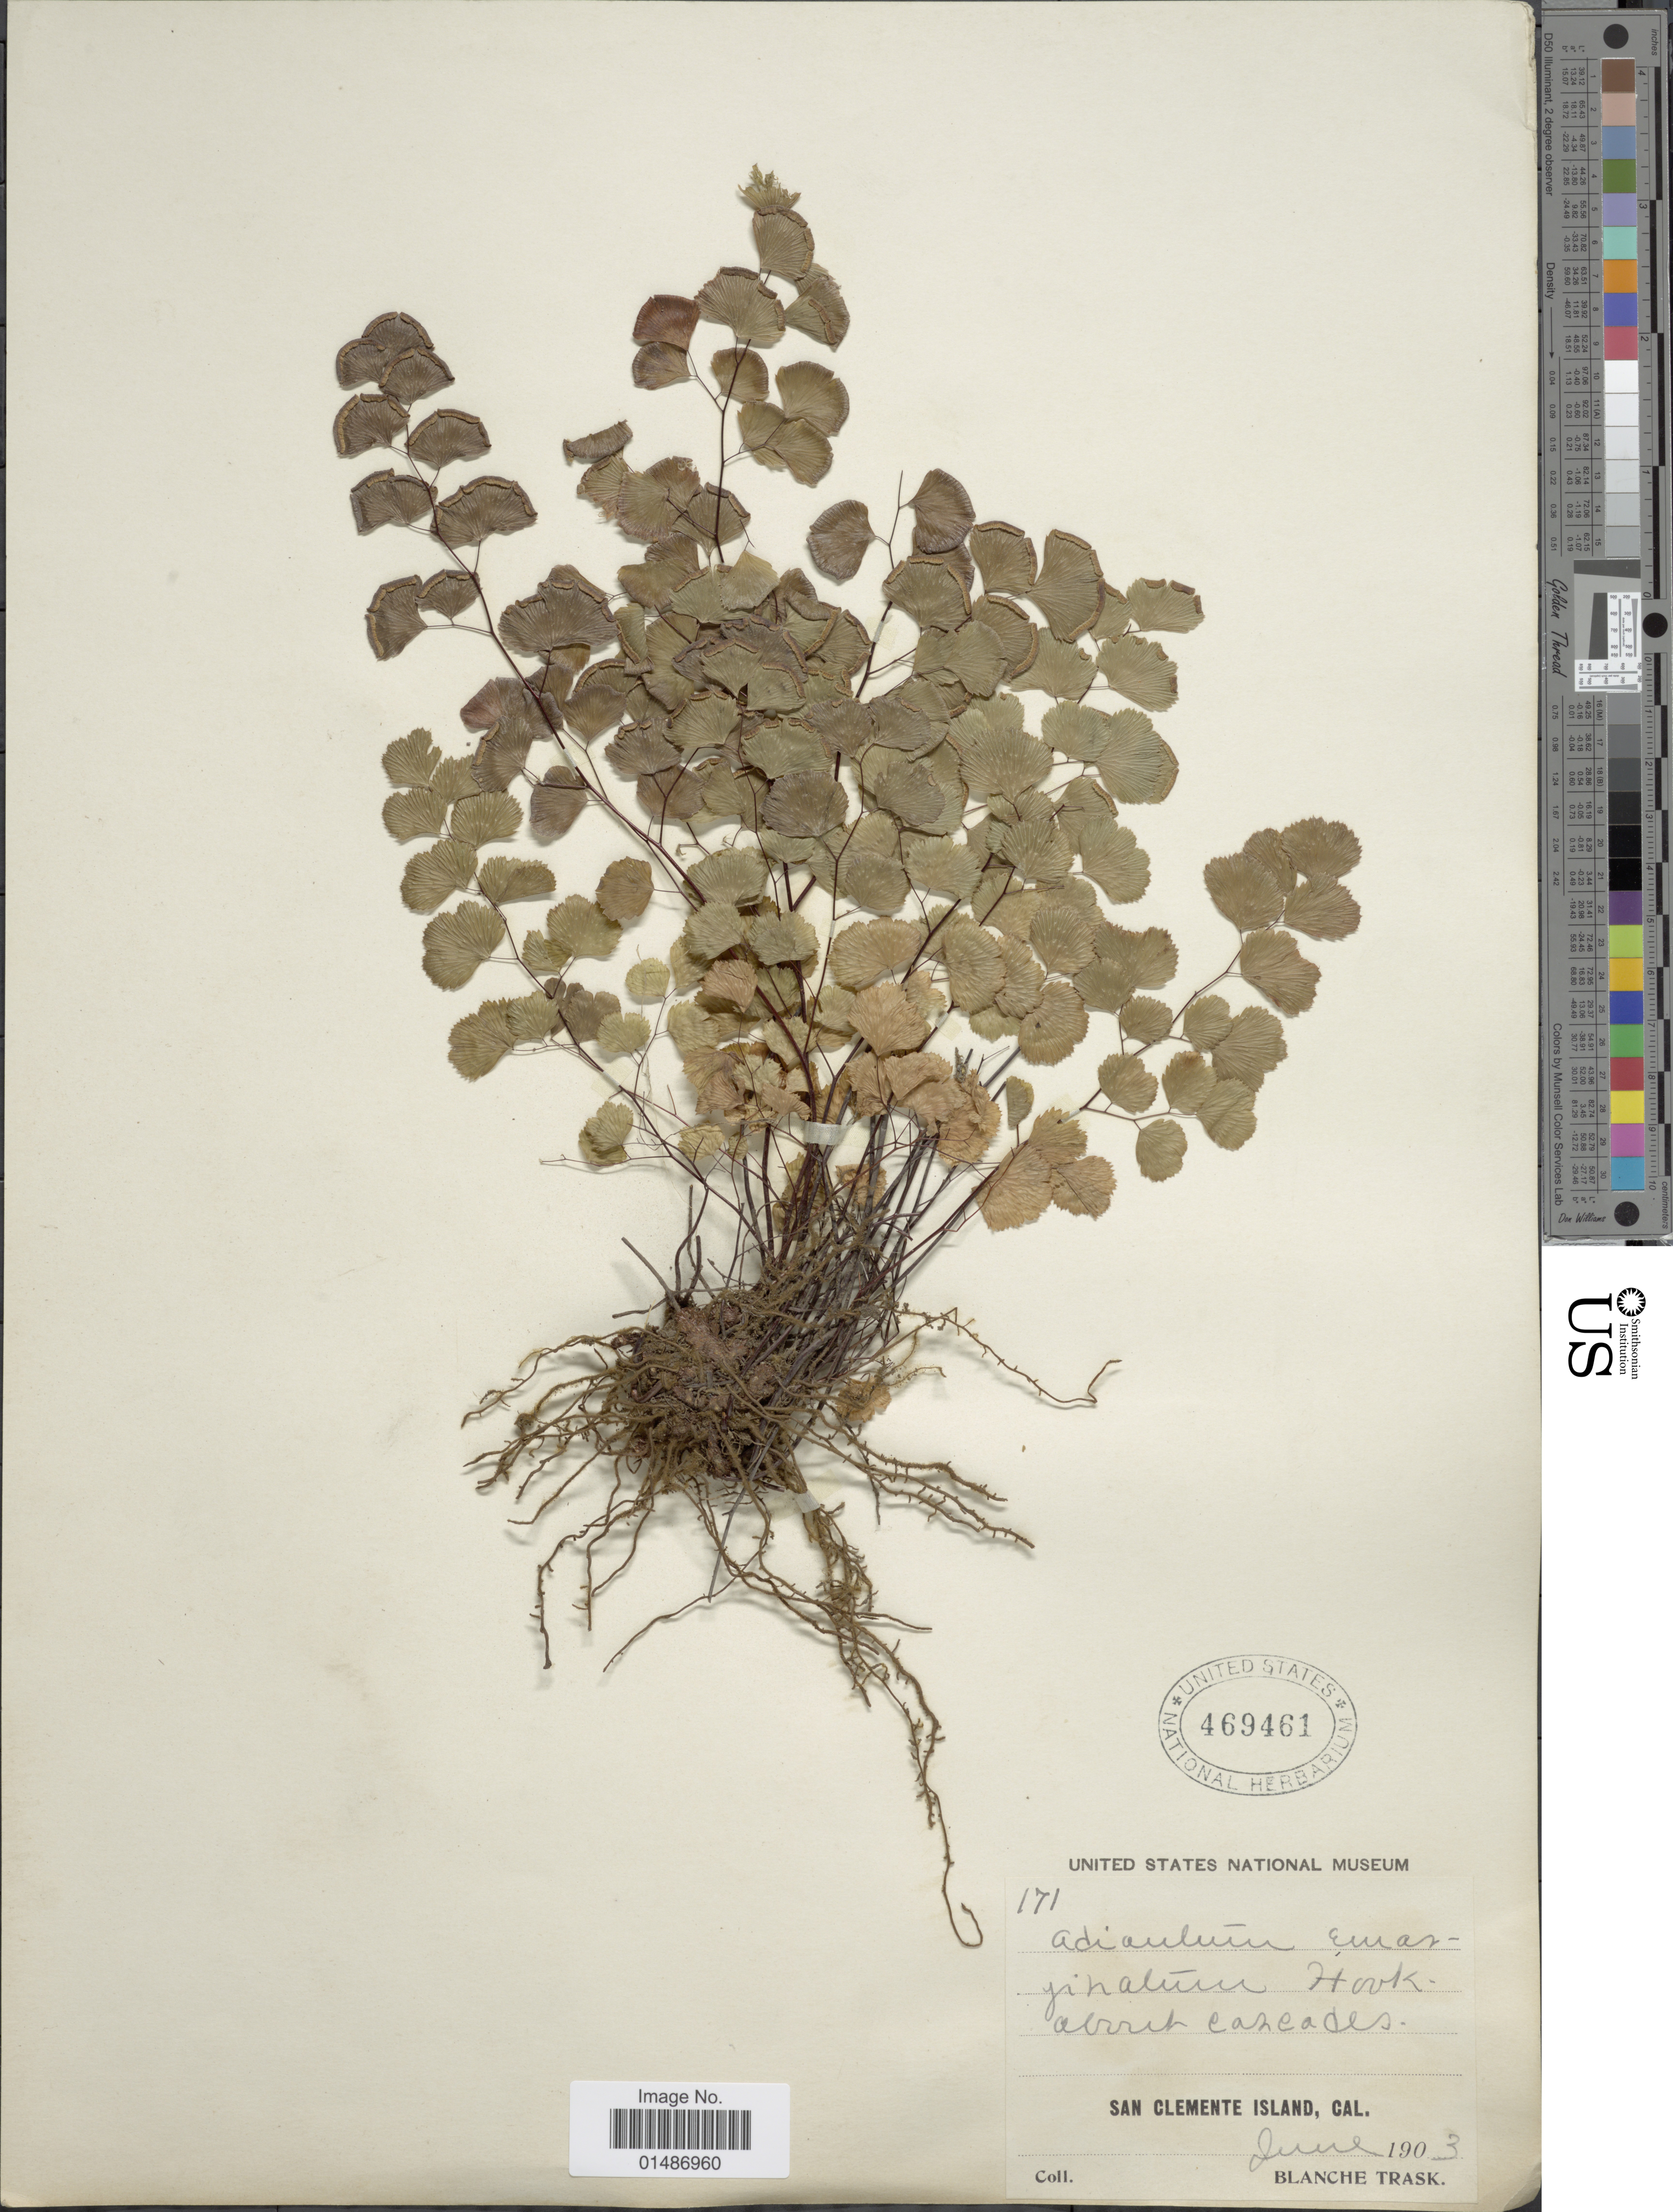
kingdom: Plantae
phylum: Tracheophyta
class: Polypodiopsida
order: Polypodiales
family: Pteridaceae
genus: Adiantum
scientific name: Adiantum jordanii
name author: C.H. Mull.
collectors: B. Trask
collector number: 171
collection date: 1903-06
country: United States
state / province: California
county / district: Los Angeles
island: San Clemente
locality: San Clemente Island.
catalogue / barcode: US 469461